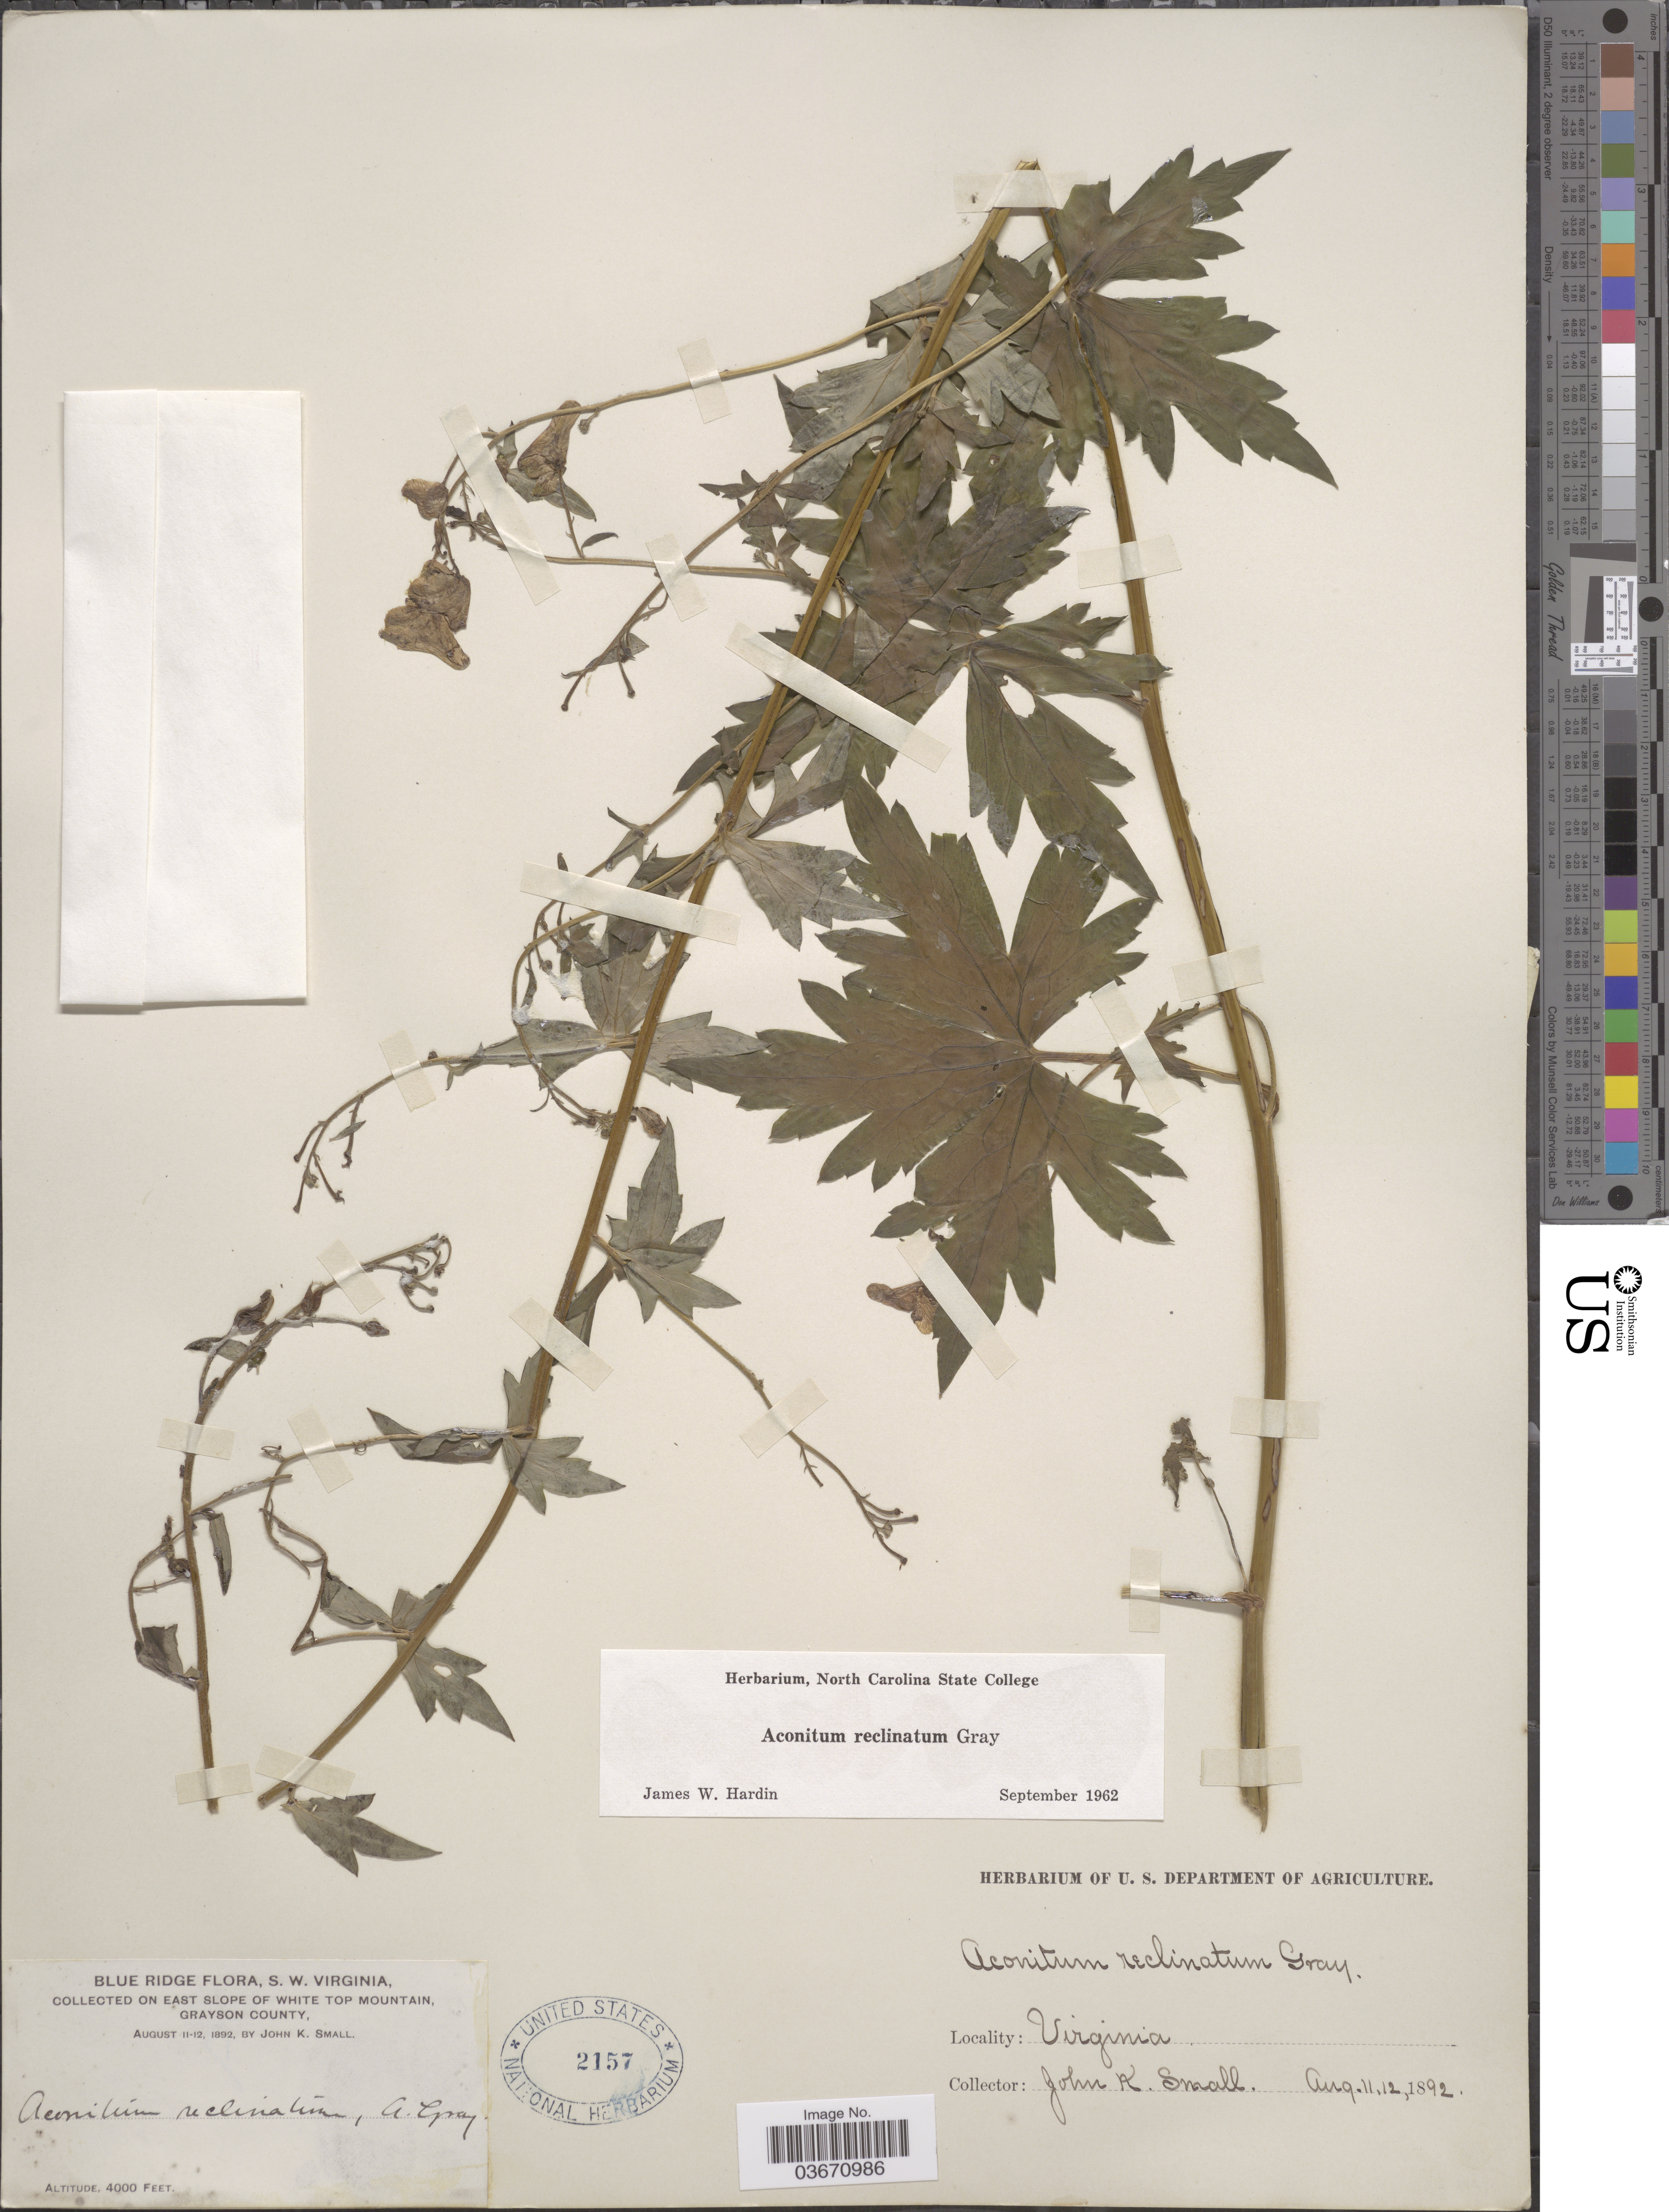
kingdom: Plantae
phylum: Tracheophyta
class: Magnoliopsida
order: Ranunculales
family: Ranunculaceae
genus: Aconitum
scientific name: Aconitum reclinatum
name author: A. Gray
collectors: J. K. Small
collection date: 1892-08-11/1892-08-12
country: United States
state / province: Virginia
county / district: Grayson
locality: Blue Ridge. S. W. Virginia. On East Slope of White Top Mountain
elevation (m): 1219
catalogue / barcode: US 2157